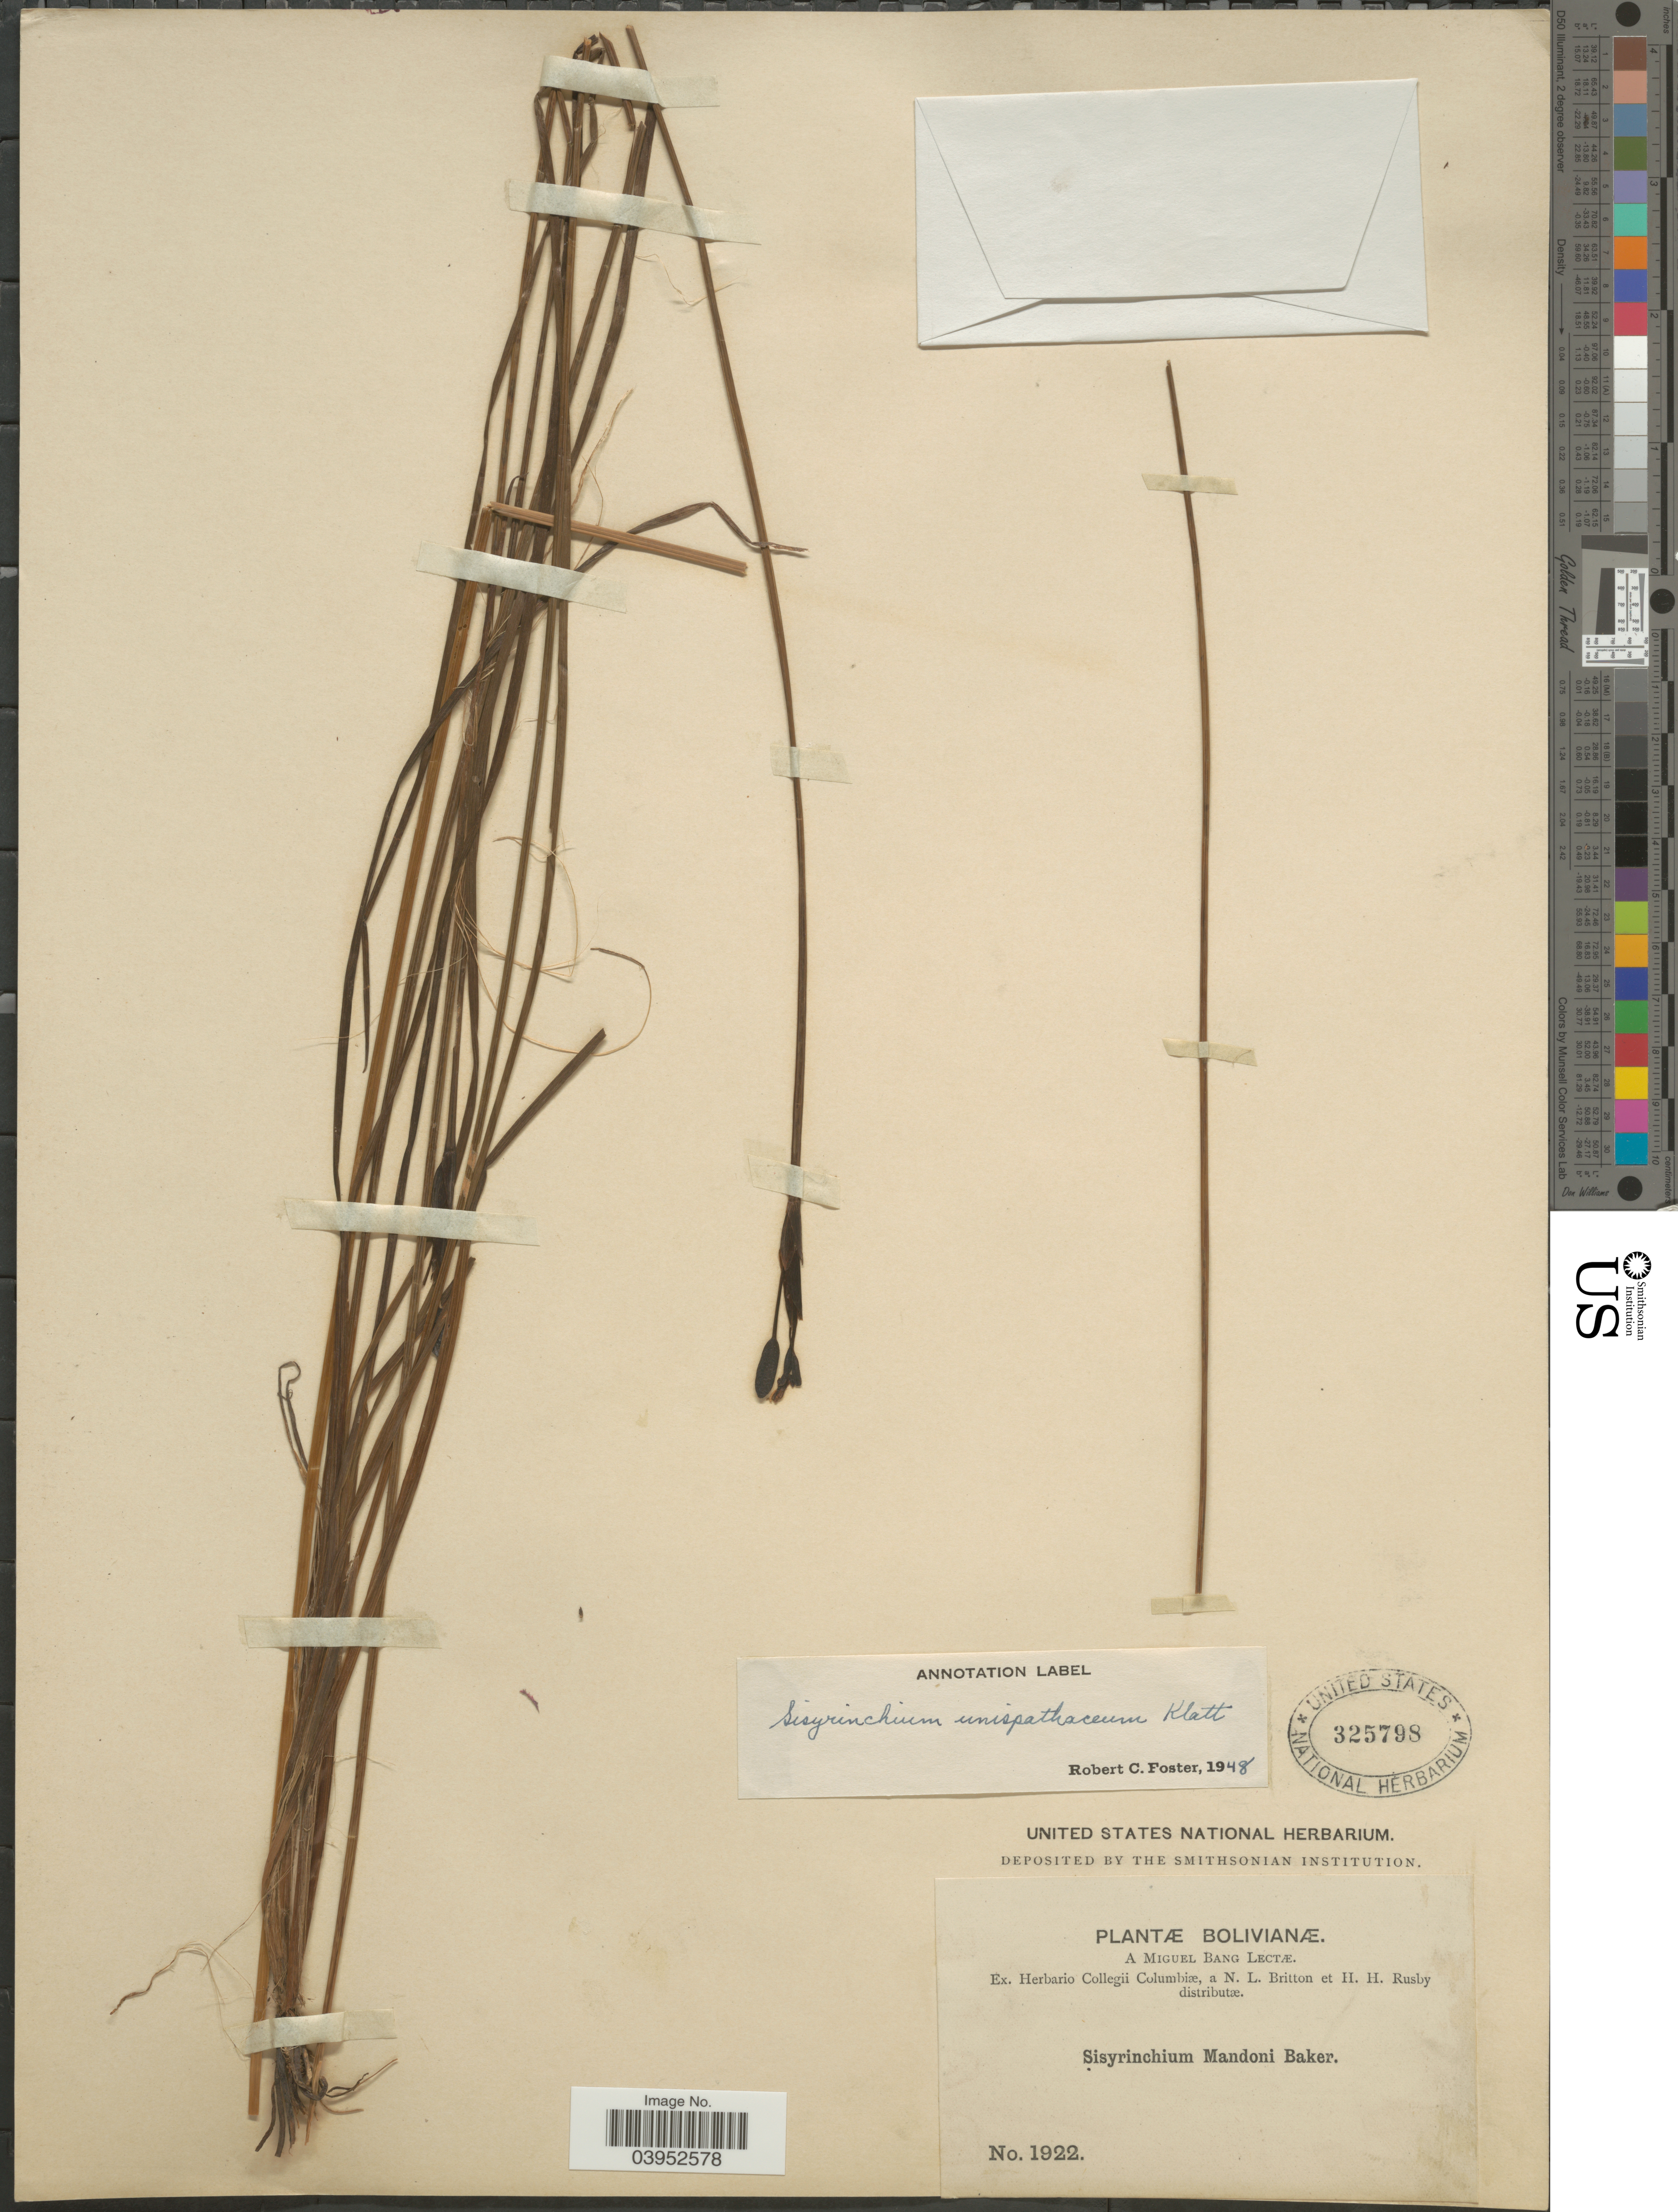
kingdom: Plantae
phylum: Tracheophyta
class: Liliopsida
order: Asparagales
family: Iridaceae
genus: Sisyrinchium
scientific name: Sisyrinchium unispathaceum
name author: Klatt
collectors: M. Bang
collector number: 1922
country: Bolivia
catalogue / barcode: US 325798